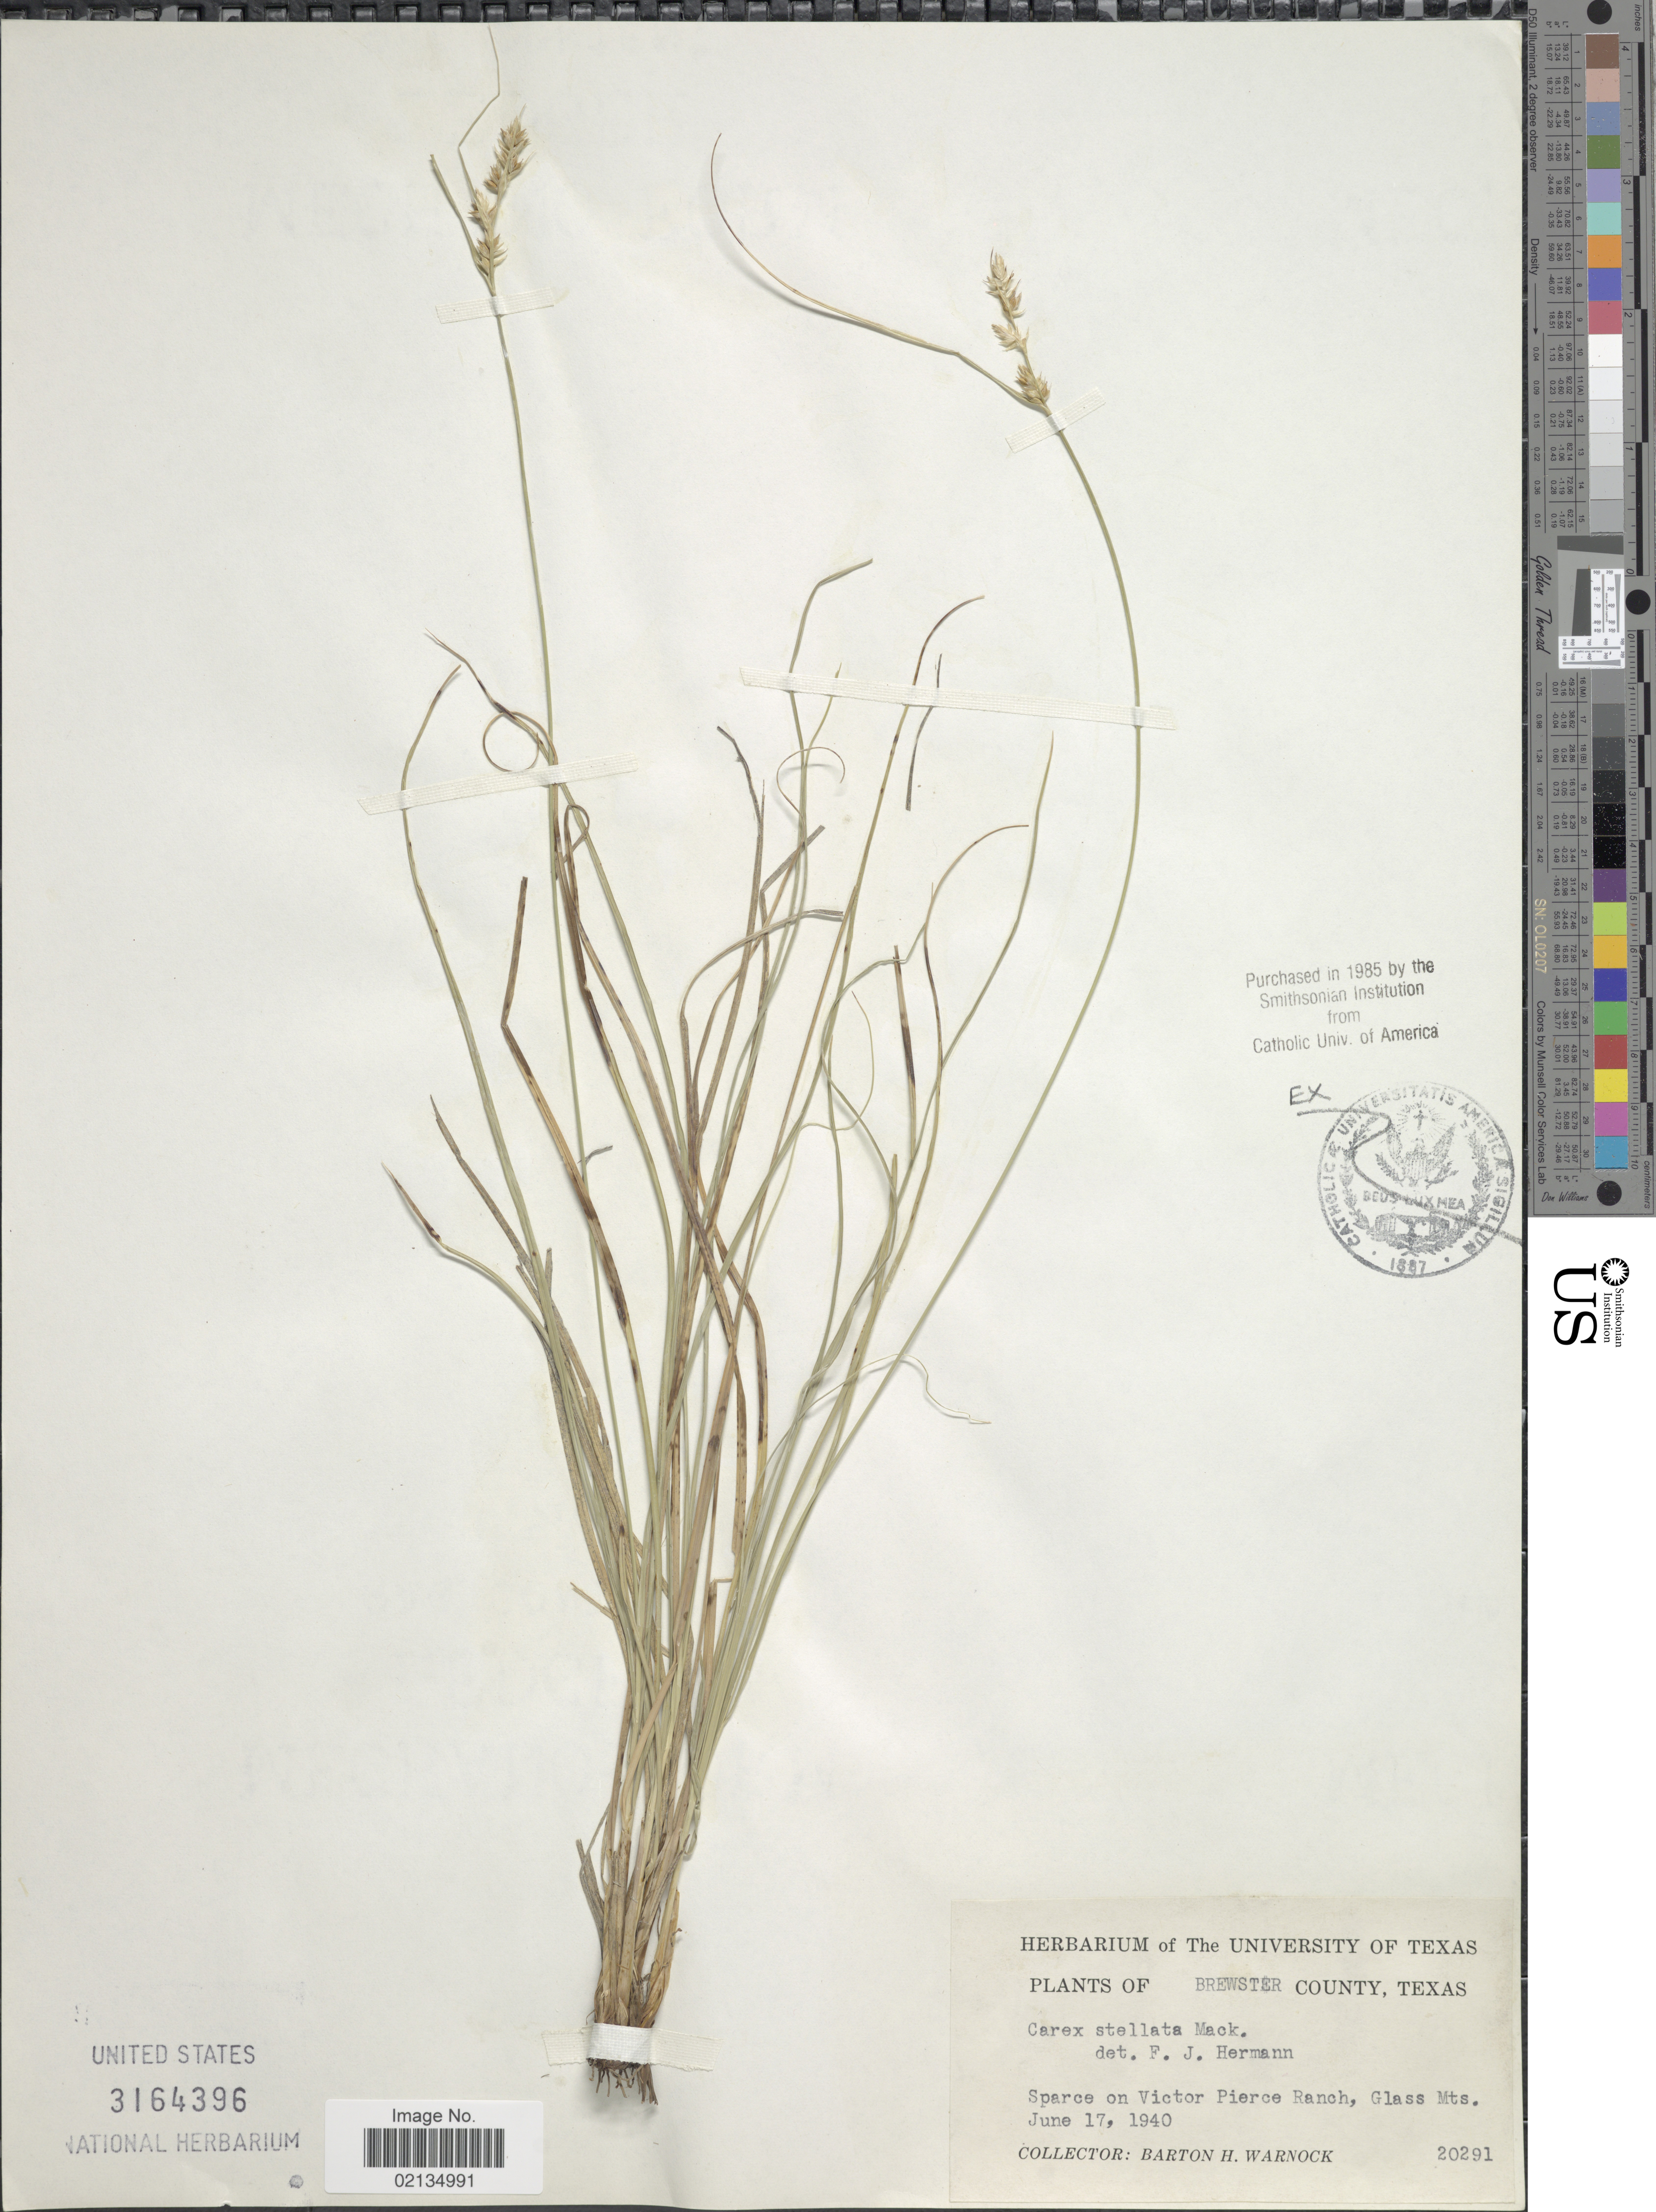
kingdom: Plantae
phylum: Tracheophyta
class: Liliopsida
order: Poales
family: Cyperaceae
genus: Carex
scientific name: Carex schiedeana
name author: Kunze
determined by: Turner, B. L.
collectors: B. H. Warnock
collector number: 20291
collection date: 1940-06-17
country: United States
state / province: Texas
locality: Brewster County, Sparce on Victor Pierce Ranch, Glass Mts.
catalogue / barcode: US 3164396